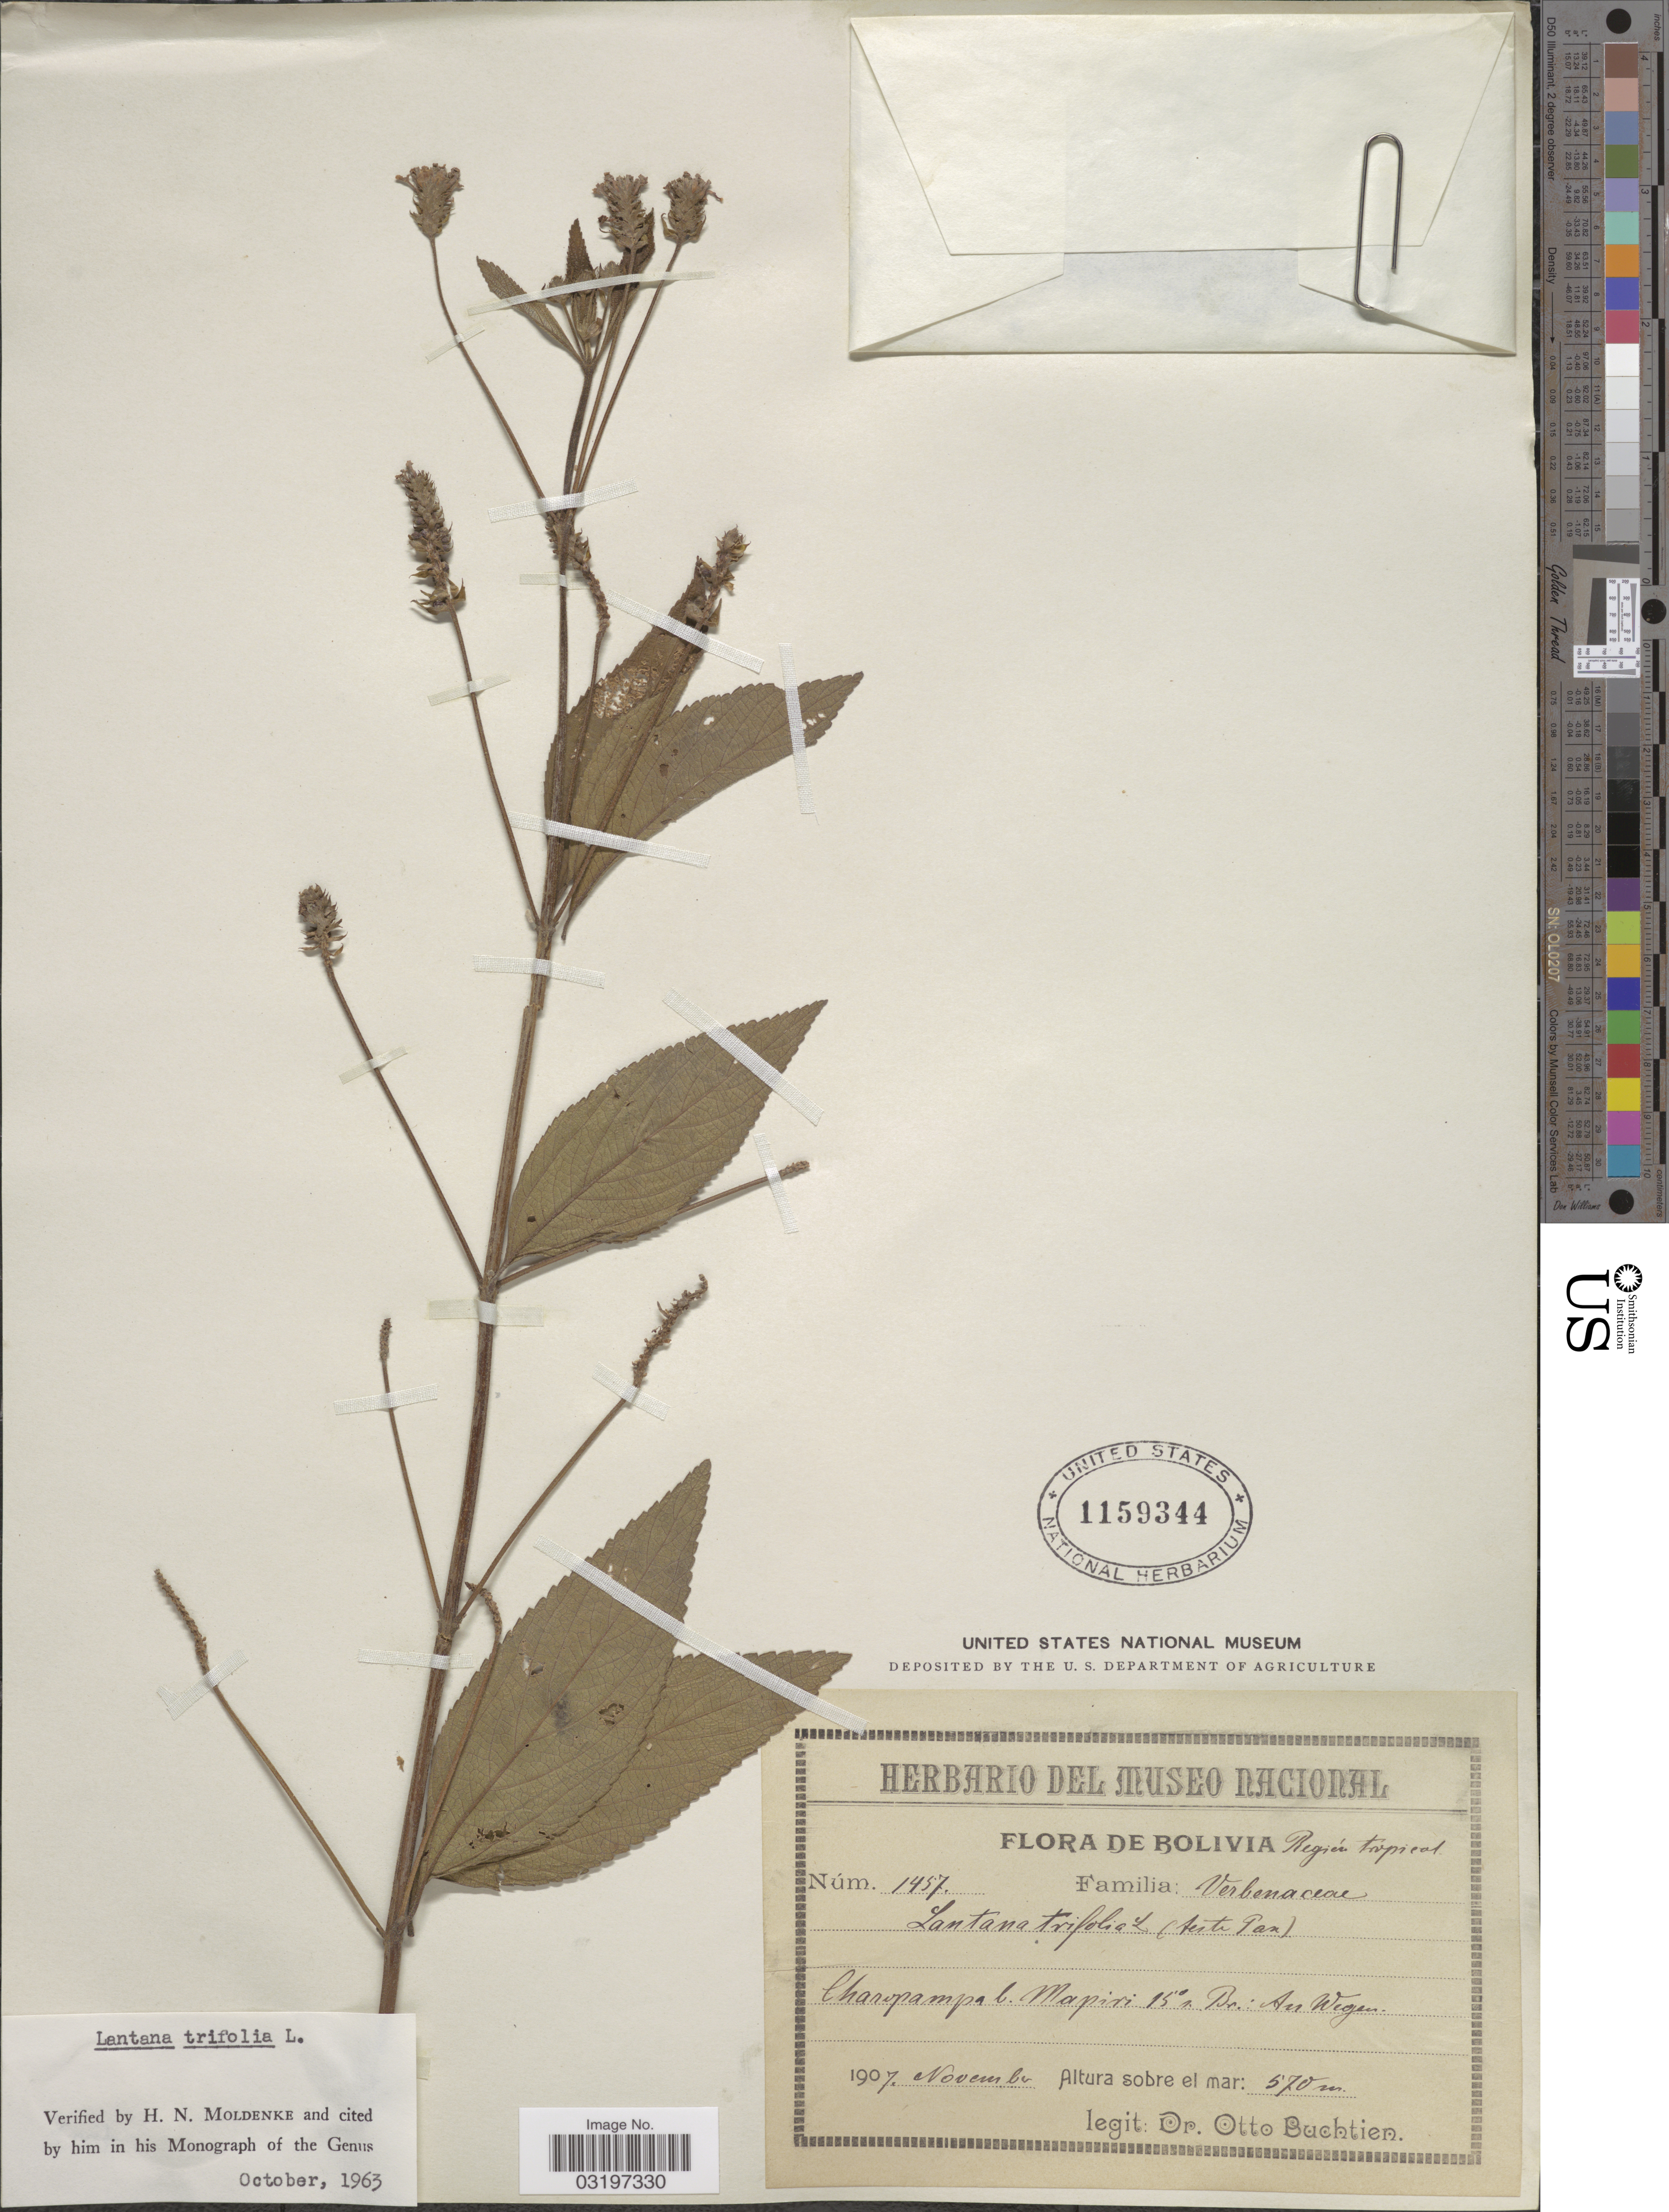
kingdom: Plantae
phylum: Tracheophyta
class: Magnoliopsida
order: Lamiales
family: Verbenaceae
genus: Lantana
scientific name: Lantana trifolia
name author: L.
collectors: O. Buchtien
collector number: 1457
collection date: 1907-11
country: Bolivia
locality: Charopampa l. Mapiri 15° s. Br.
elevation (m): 570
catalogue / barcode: US 1159344